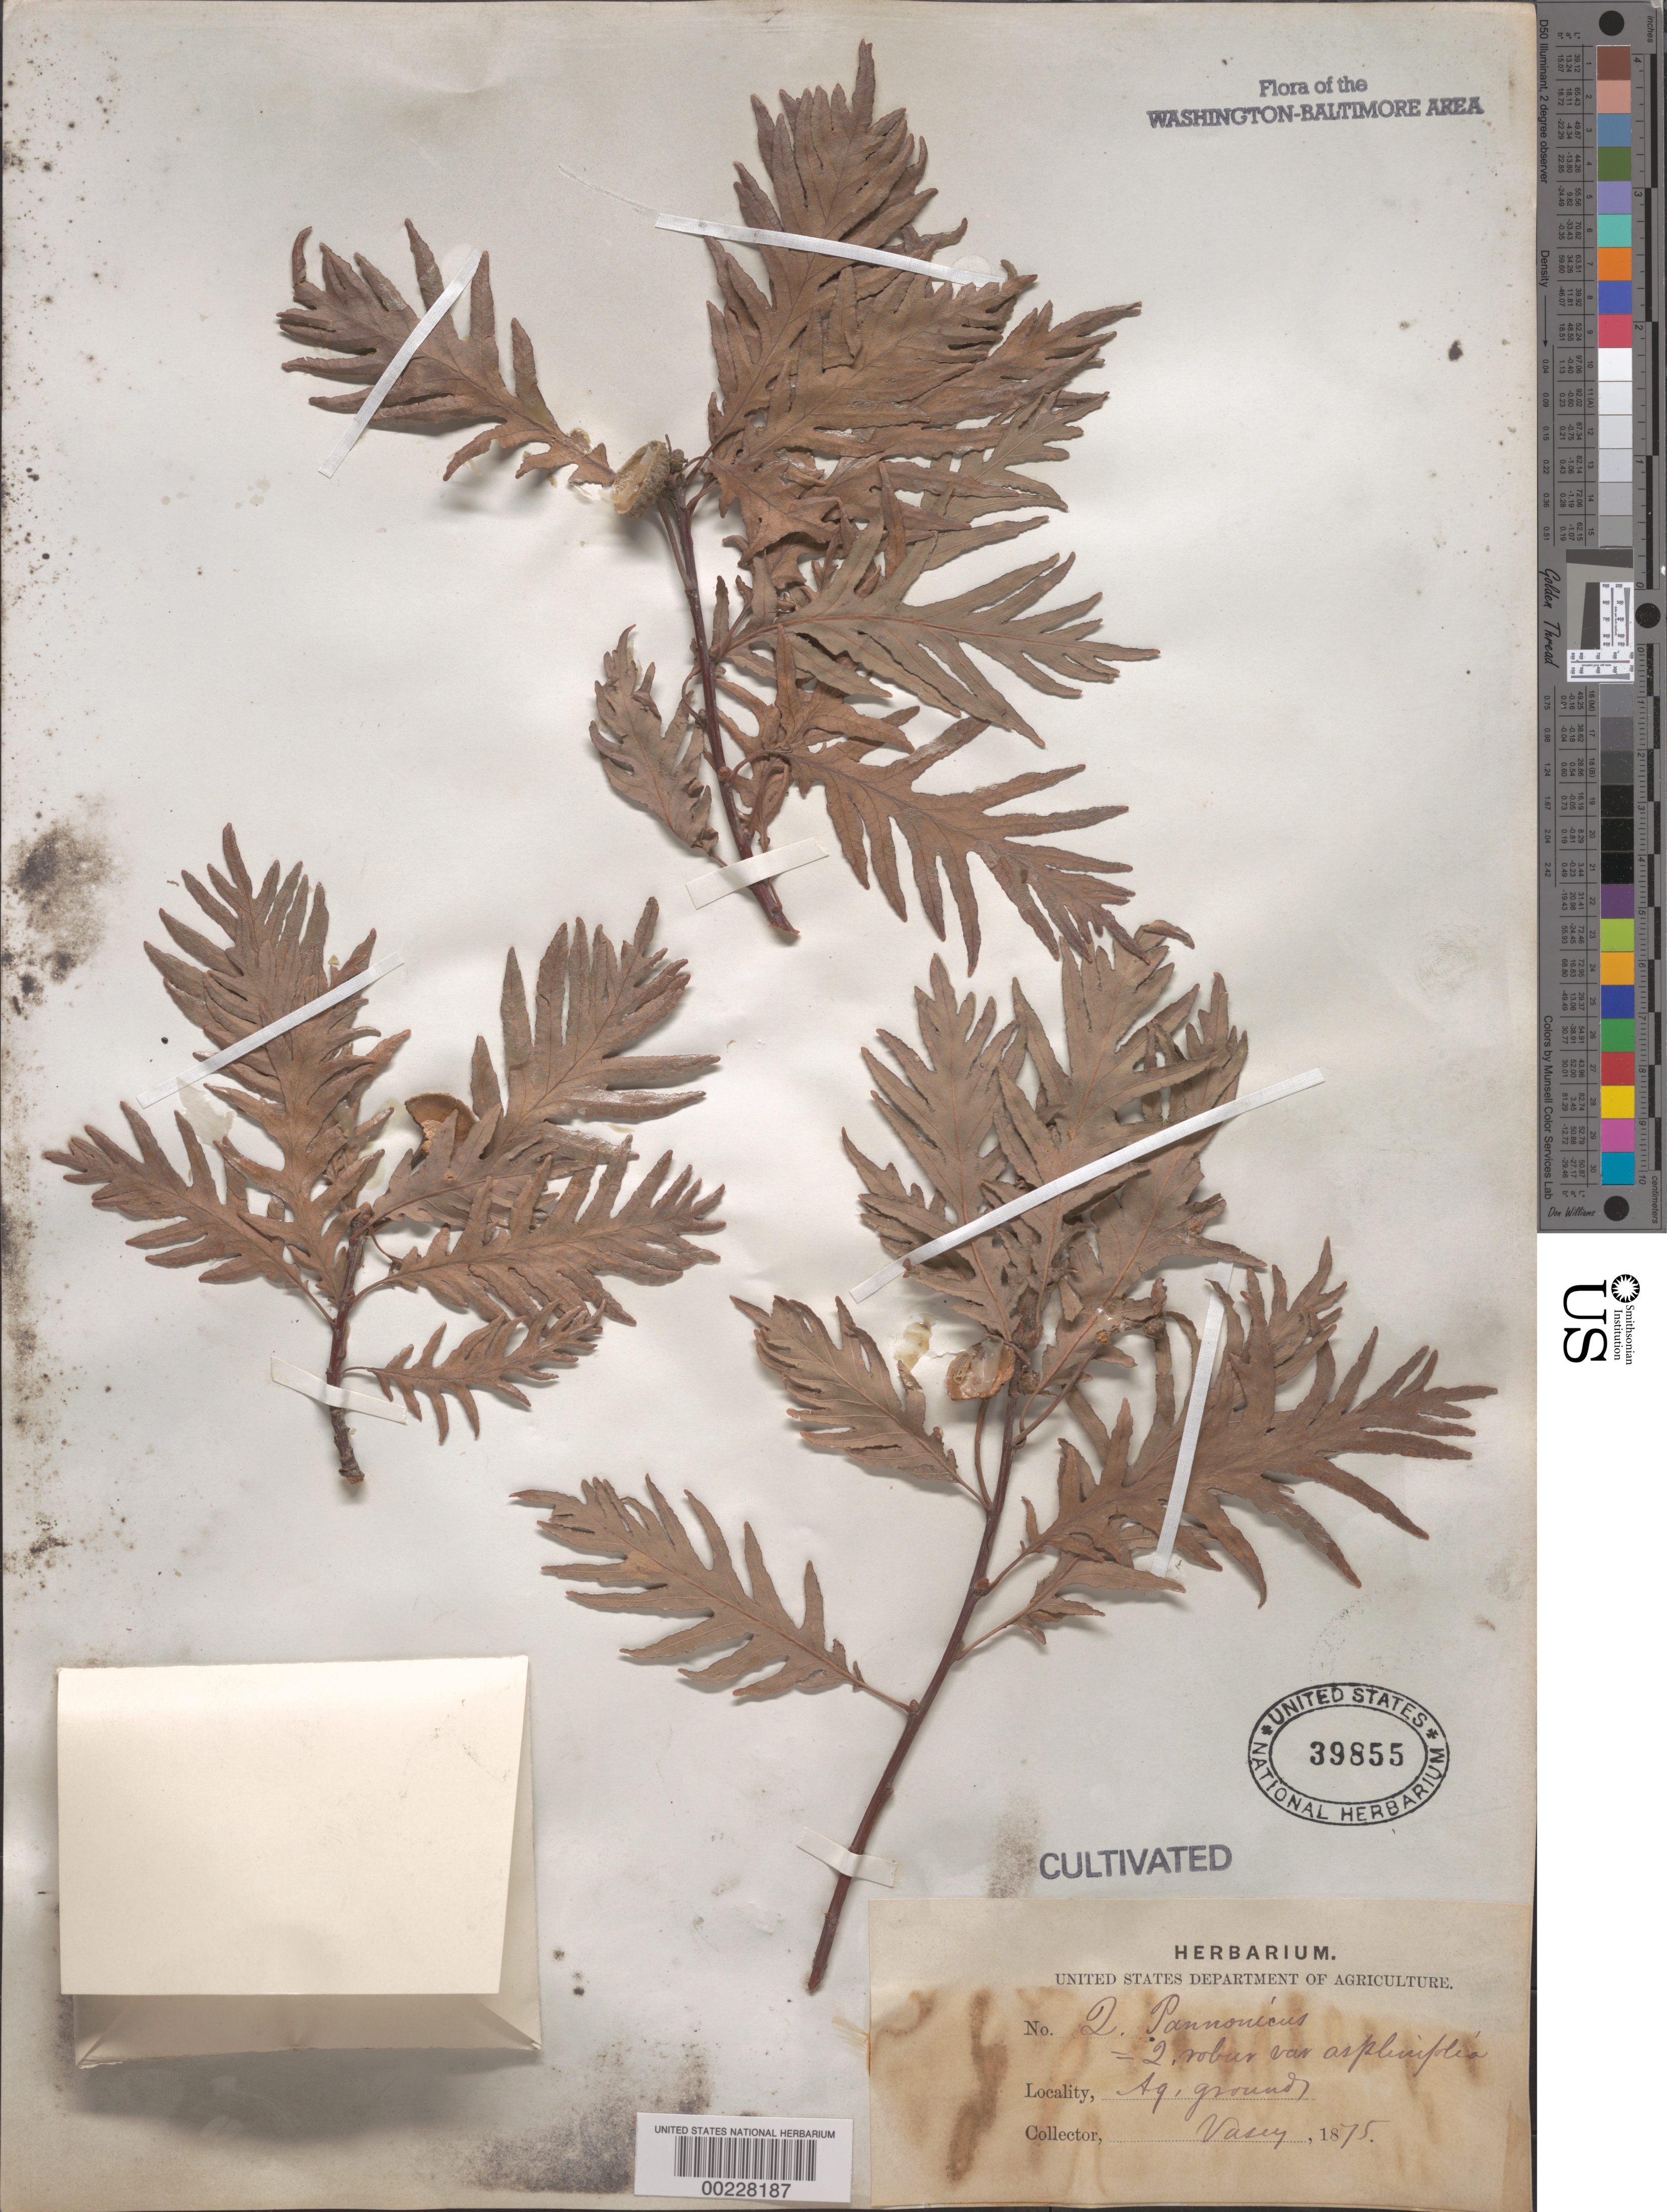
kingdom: Plantae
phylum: Tracheophyta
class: Magnoliopsida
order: Fagales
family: Fagaceae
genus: Quercus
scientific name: Quercus robur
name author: L.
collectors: G. R. Vasey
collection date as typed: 1875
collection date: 1875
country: United States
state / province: District of Columbia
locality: Agricultural grounds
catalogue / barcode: US 39855